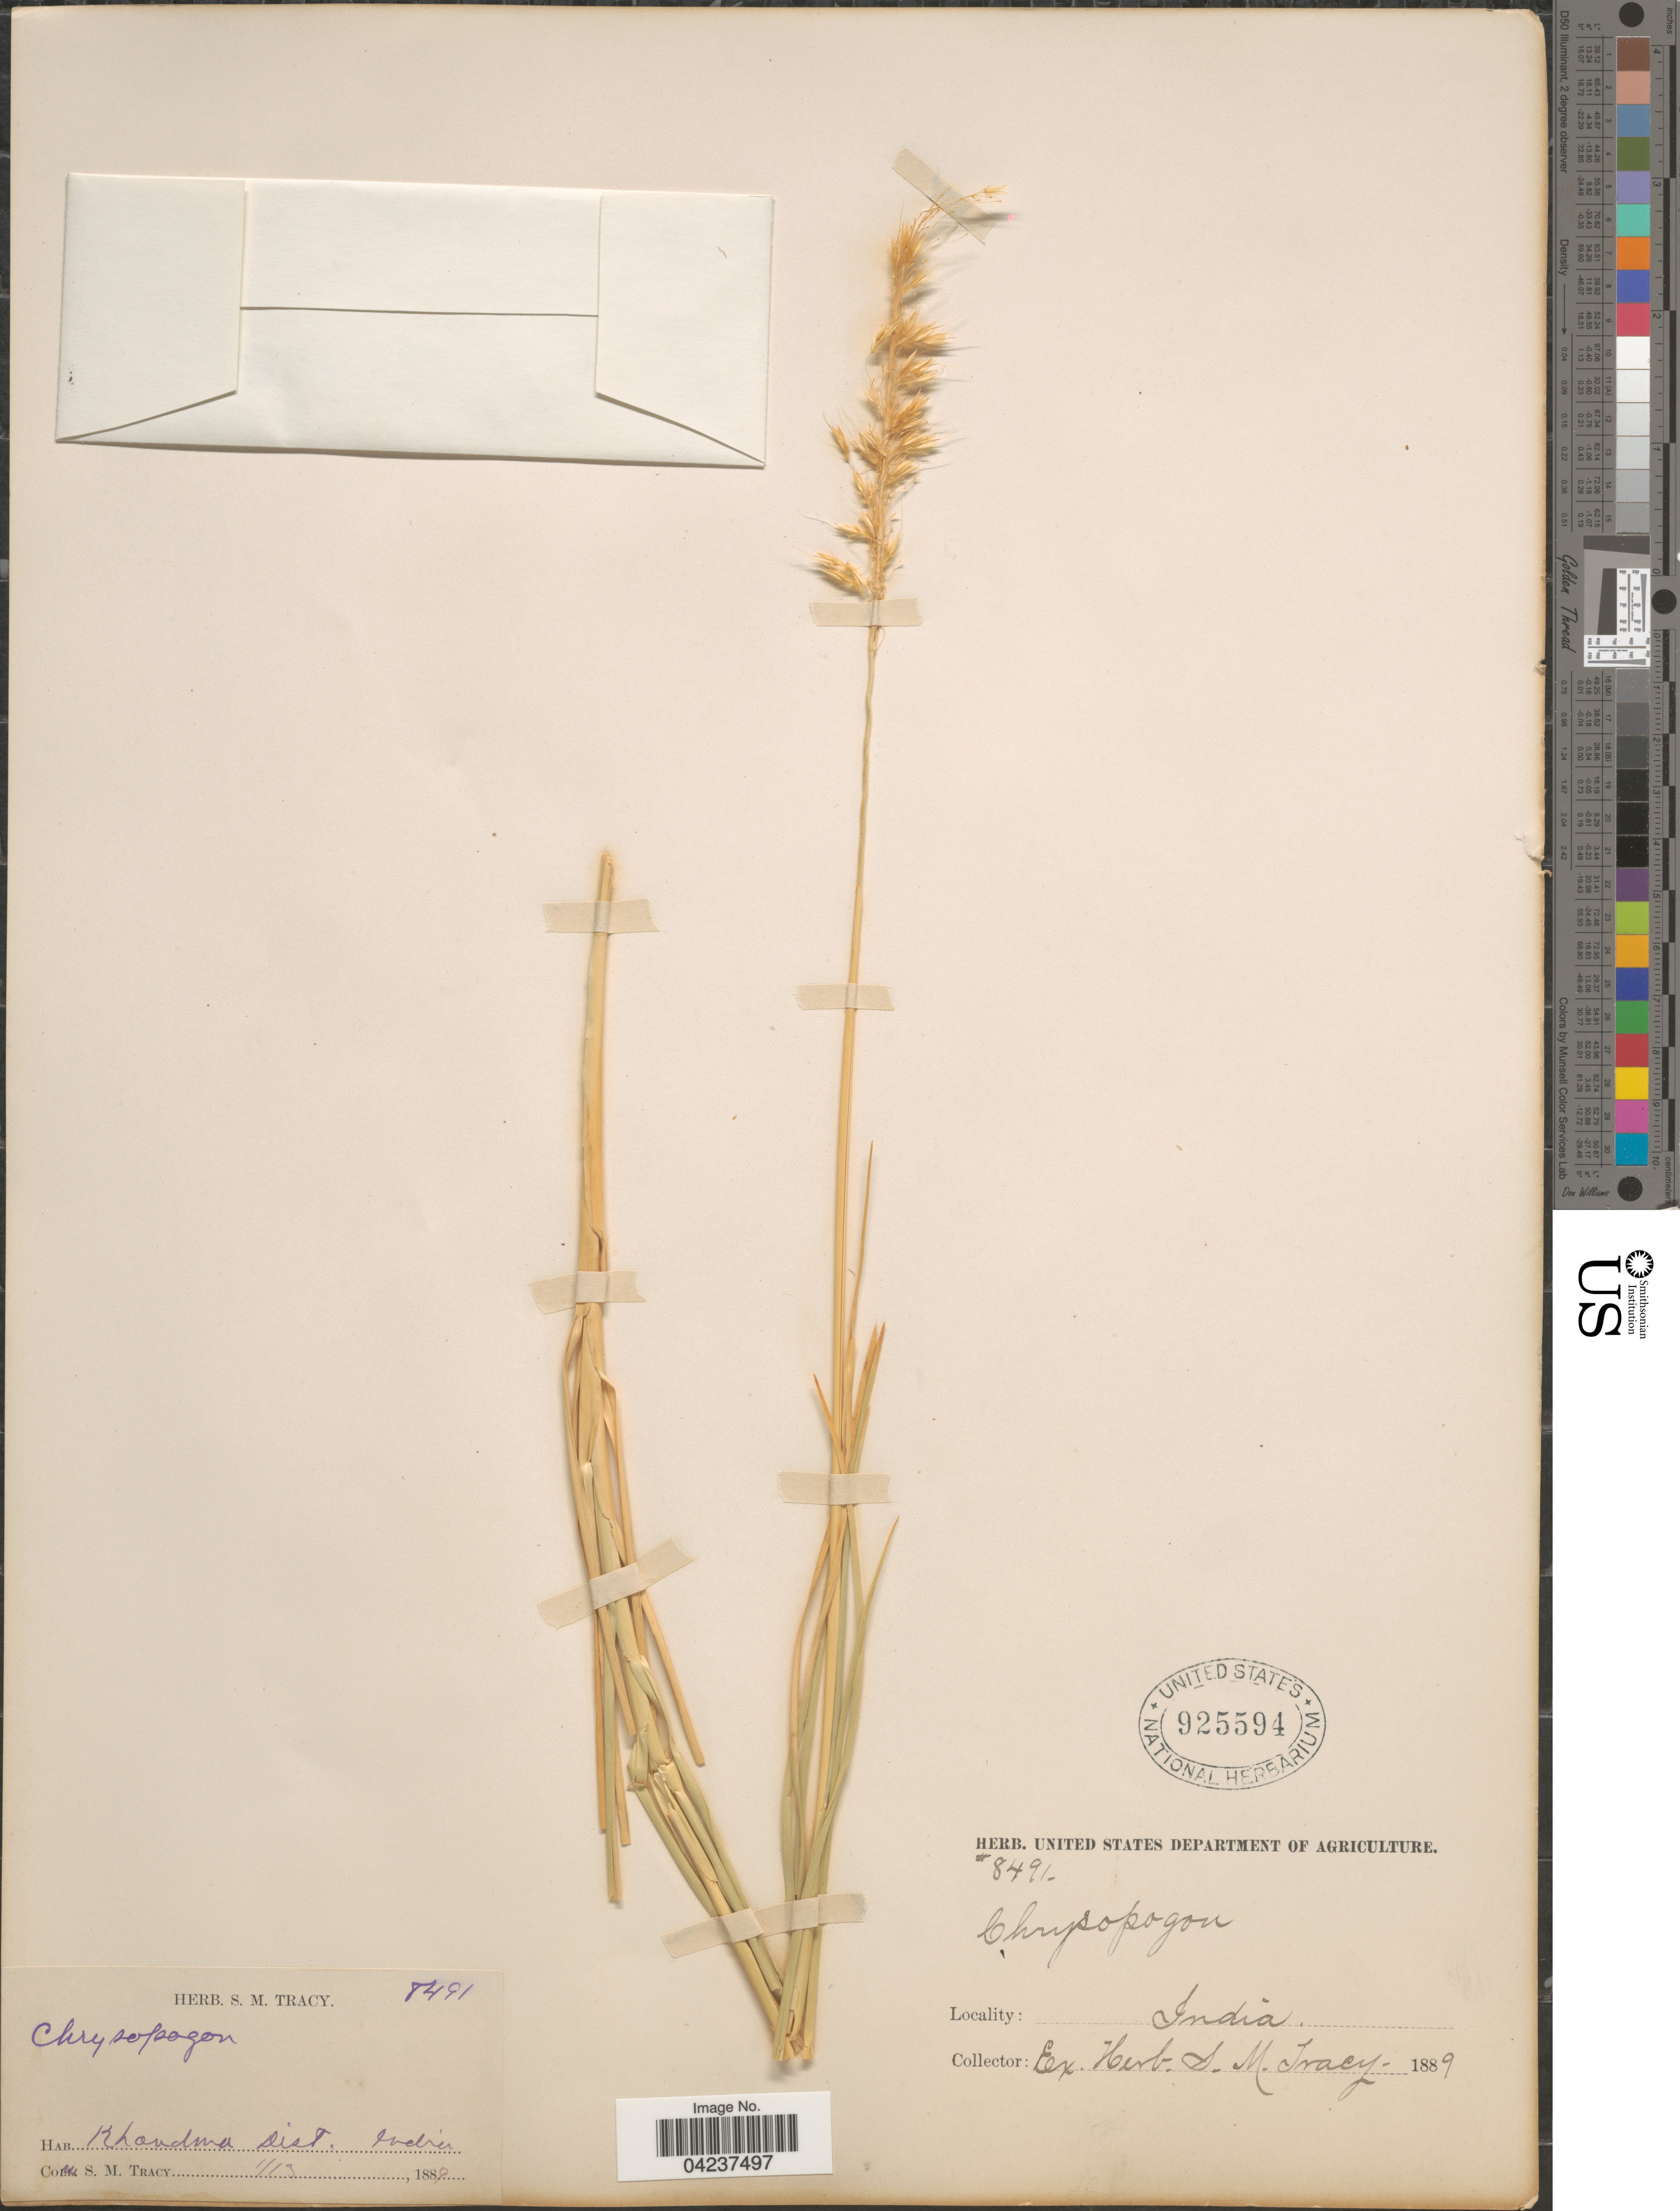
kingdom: Plantae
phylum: Tracheophyta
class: Liliopsida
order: Poales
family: Poaceae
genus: Chrysopogon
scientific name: Chrysopogon sp.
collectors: S. M. Tracy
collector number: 8491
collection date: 1889-05-01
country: India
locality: Khandwa Dist.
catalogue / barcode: US 925594